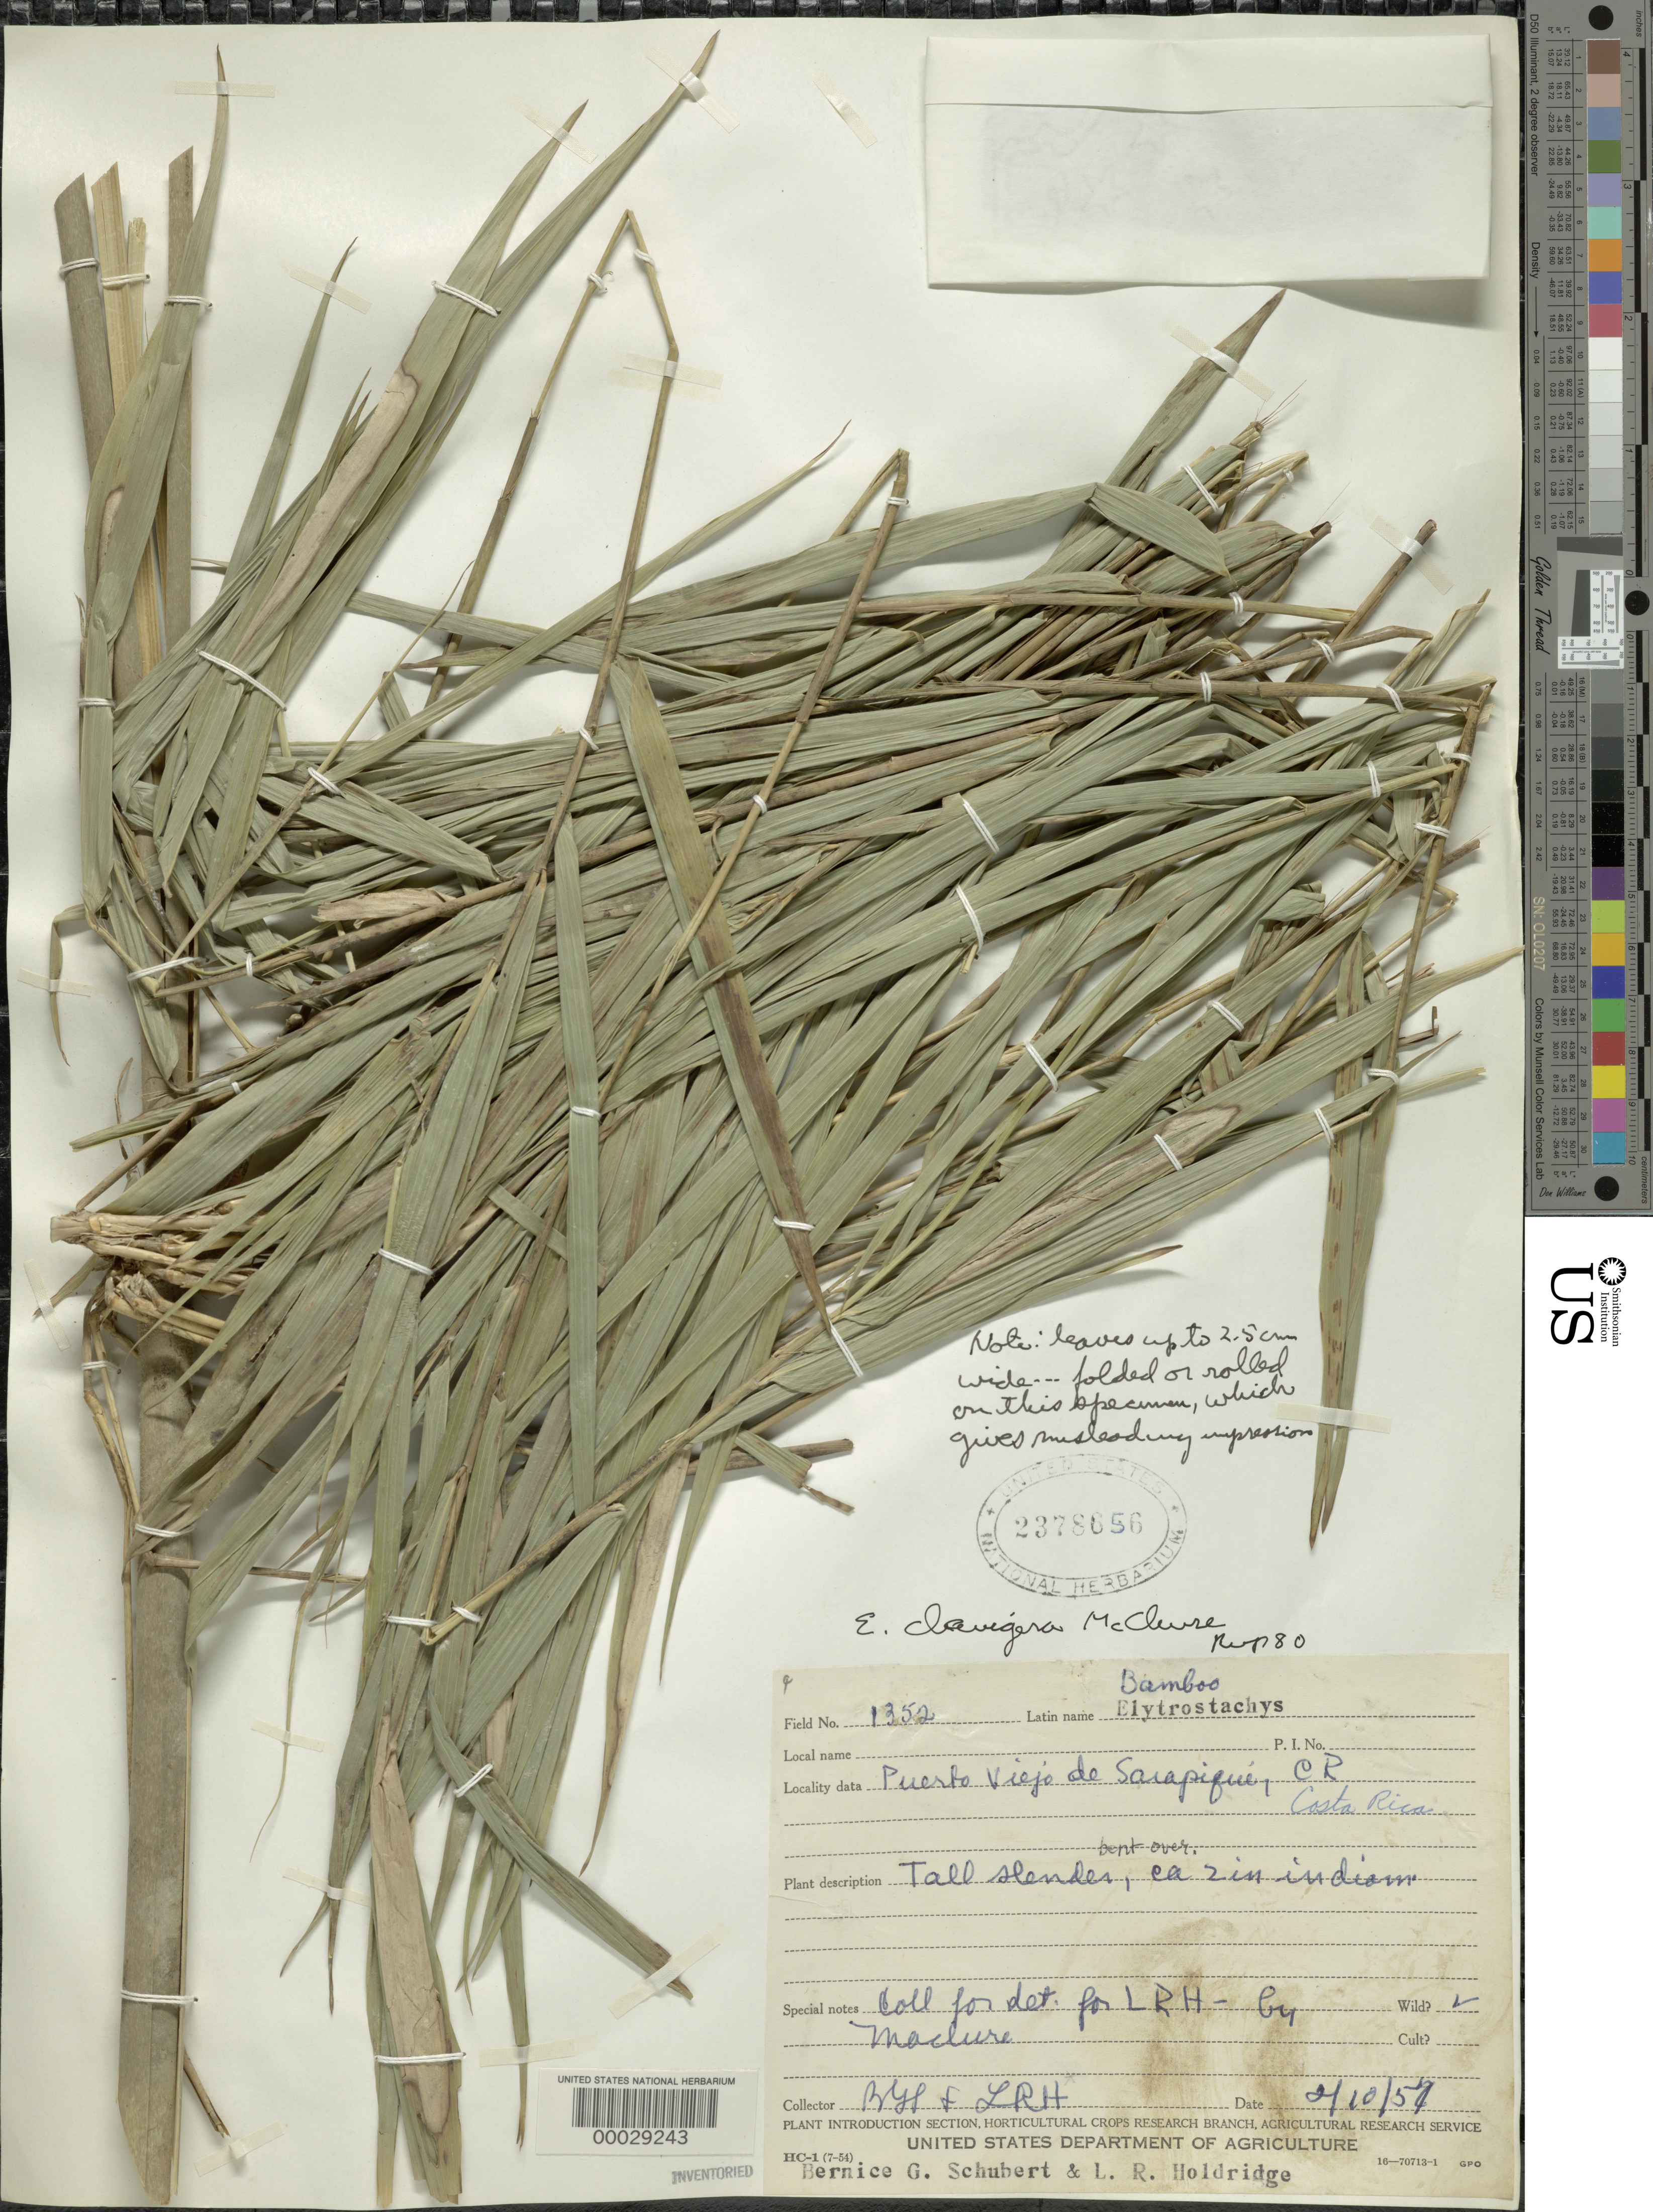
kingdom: Plantae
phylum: Tracheophyta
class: Liliopsida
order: Poales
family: Poaceae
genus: Elytrostachys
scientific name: Elytrostachys clavigera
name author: McClure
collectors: B. Schubert & L. Holdridge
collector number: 1352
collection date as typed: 10 Feb 1957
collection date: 1957-02-10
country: Costa Rica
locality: Puerto Viejo de Sarapiqui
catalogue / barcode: US 2378656